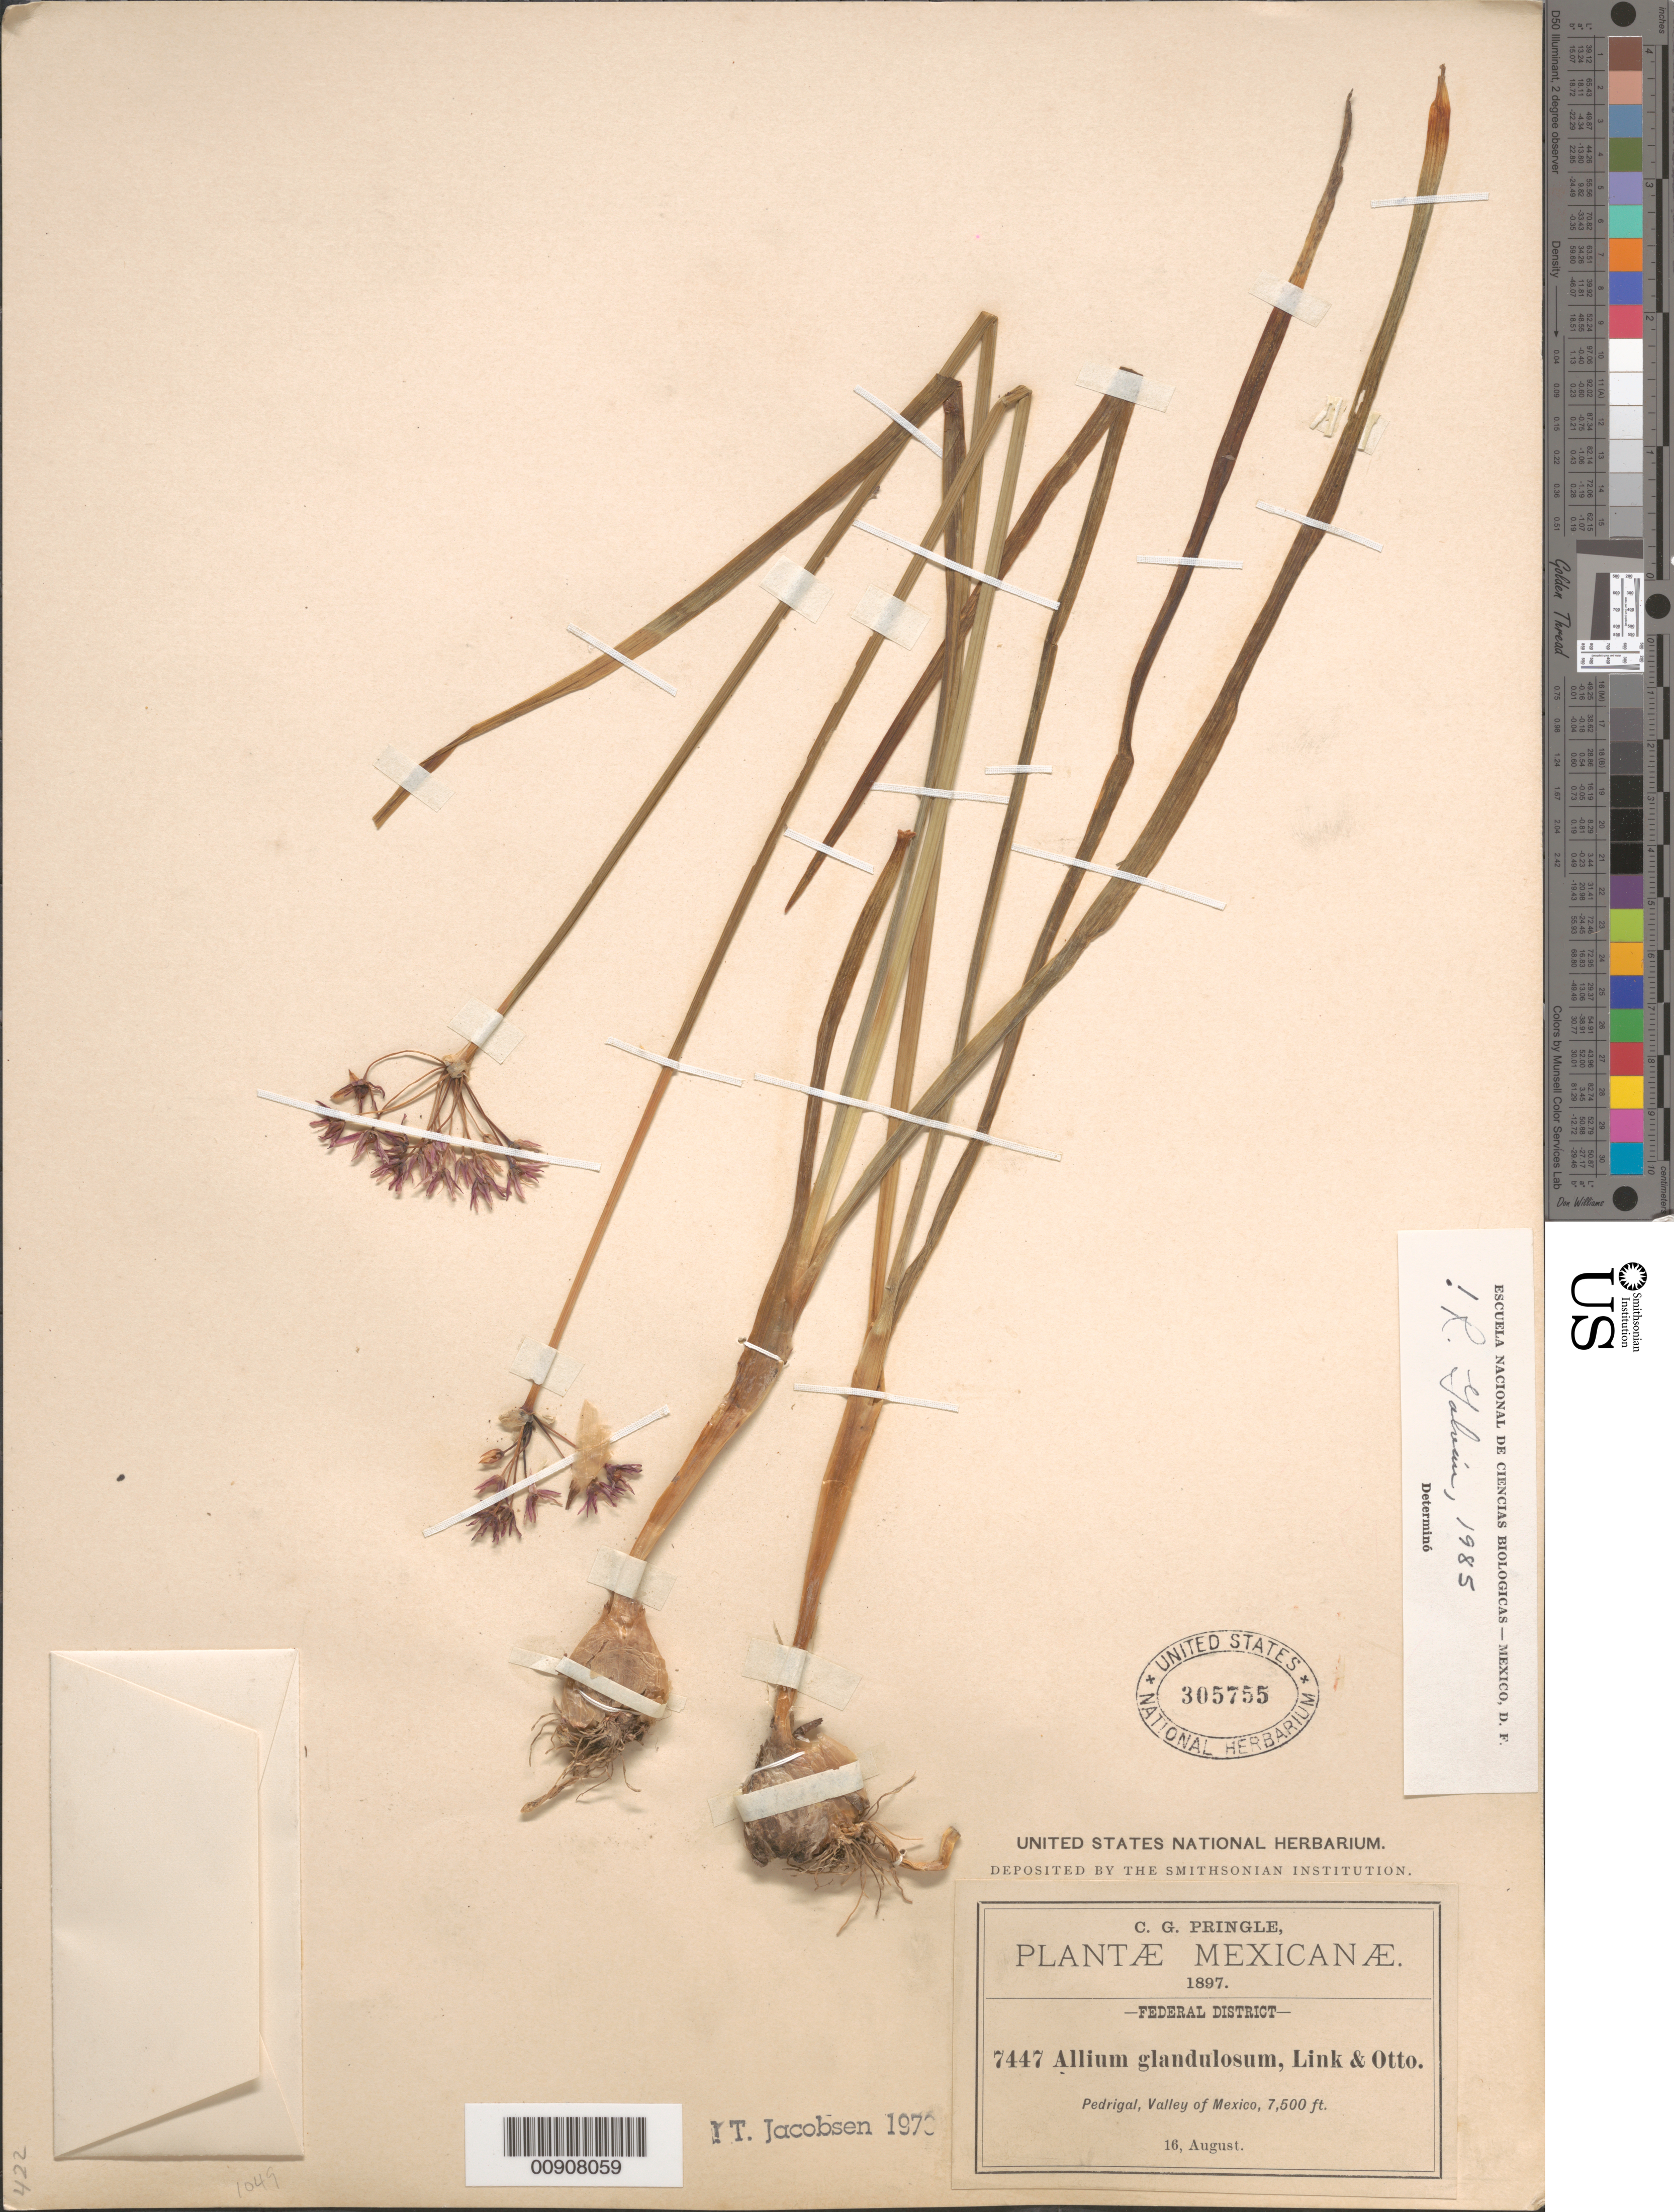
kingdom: Plantae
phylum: Tracheophyta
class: Liliopsida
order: Asparagales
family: Amaryllidaceae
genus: Allium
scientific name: Allium glandulosum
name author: Link & Otto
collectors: C. G. Pringle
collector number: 7447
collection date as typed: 16 Aug 1897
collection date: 1897-08-16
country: Mexico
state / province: Distrito Federal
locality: Pedrigal [sic], Valley of México. Federal District.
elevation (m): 2286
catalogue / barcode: US 305755